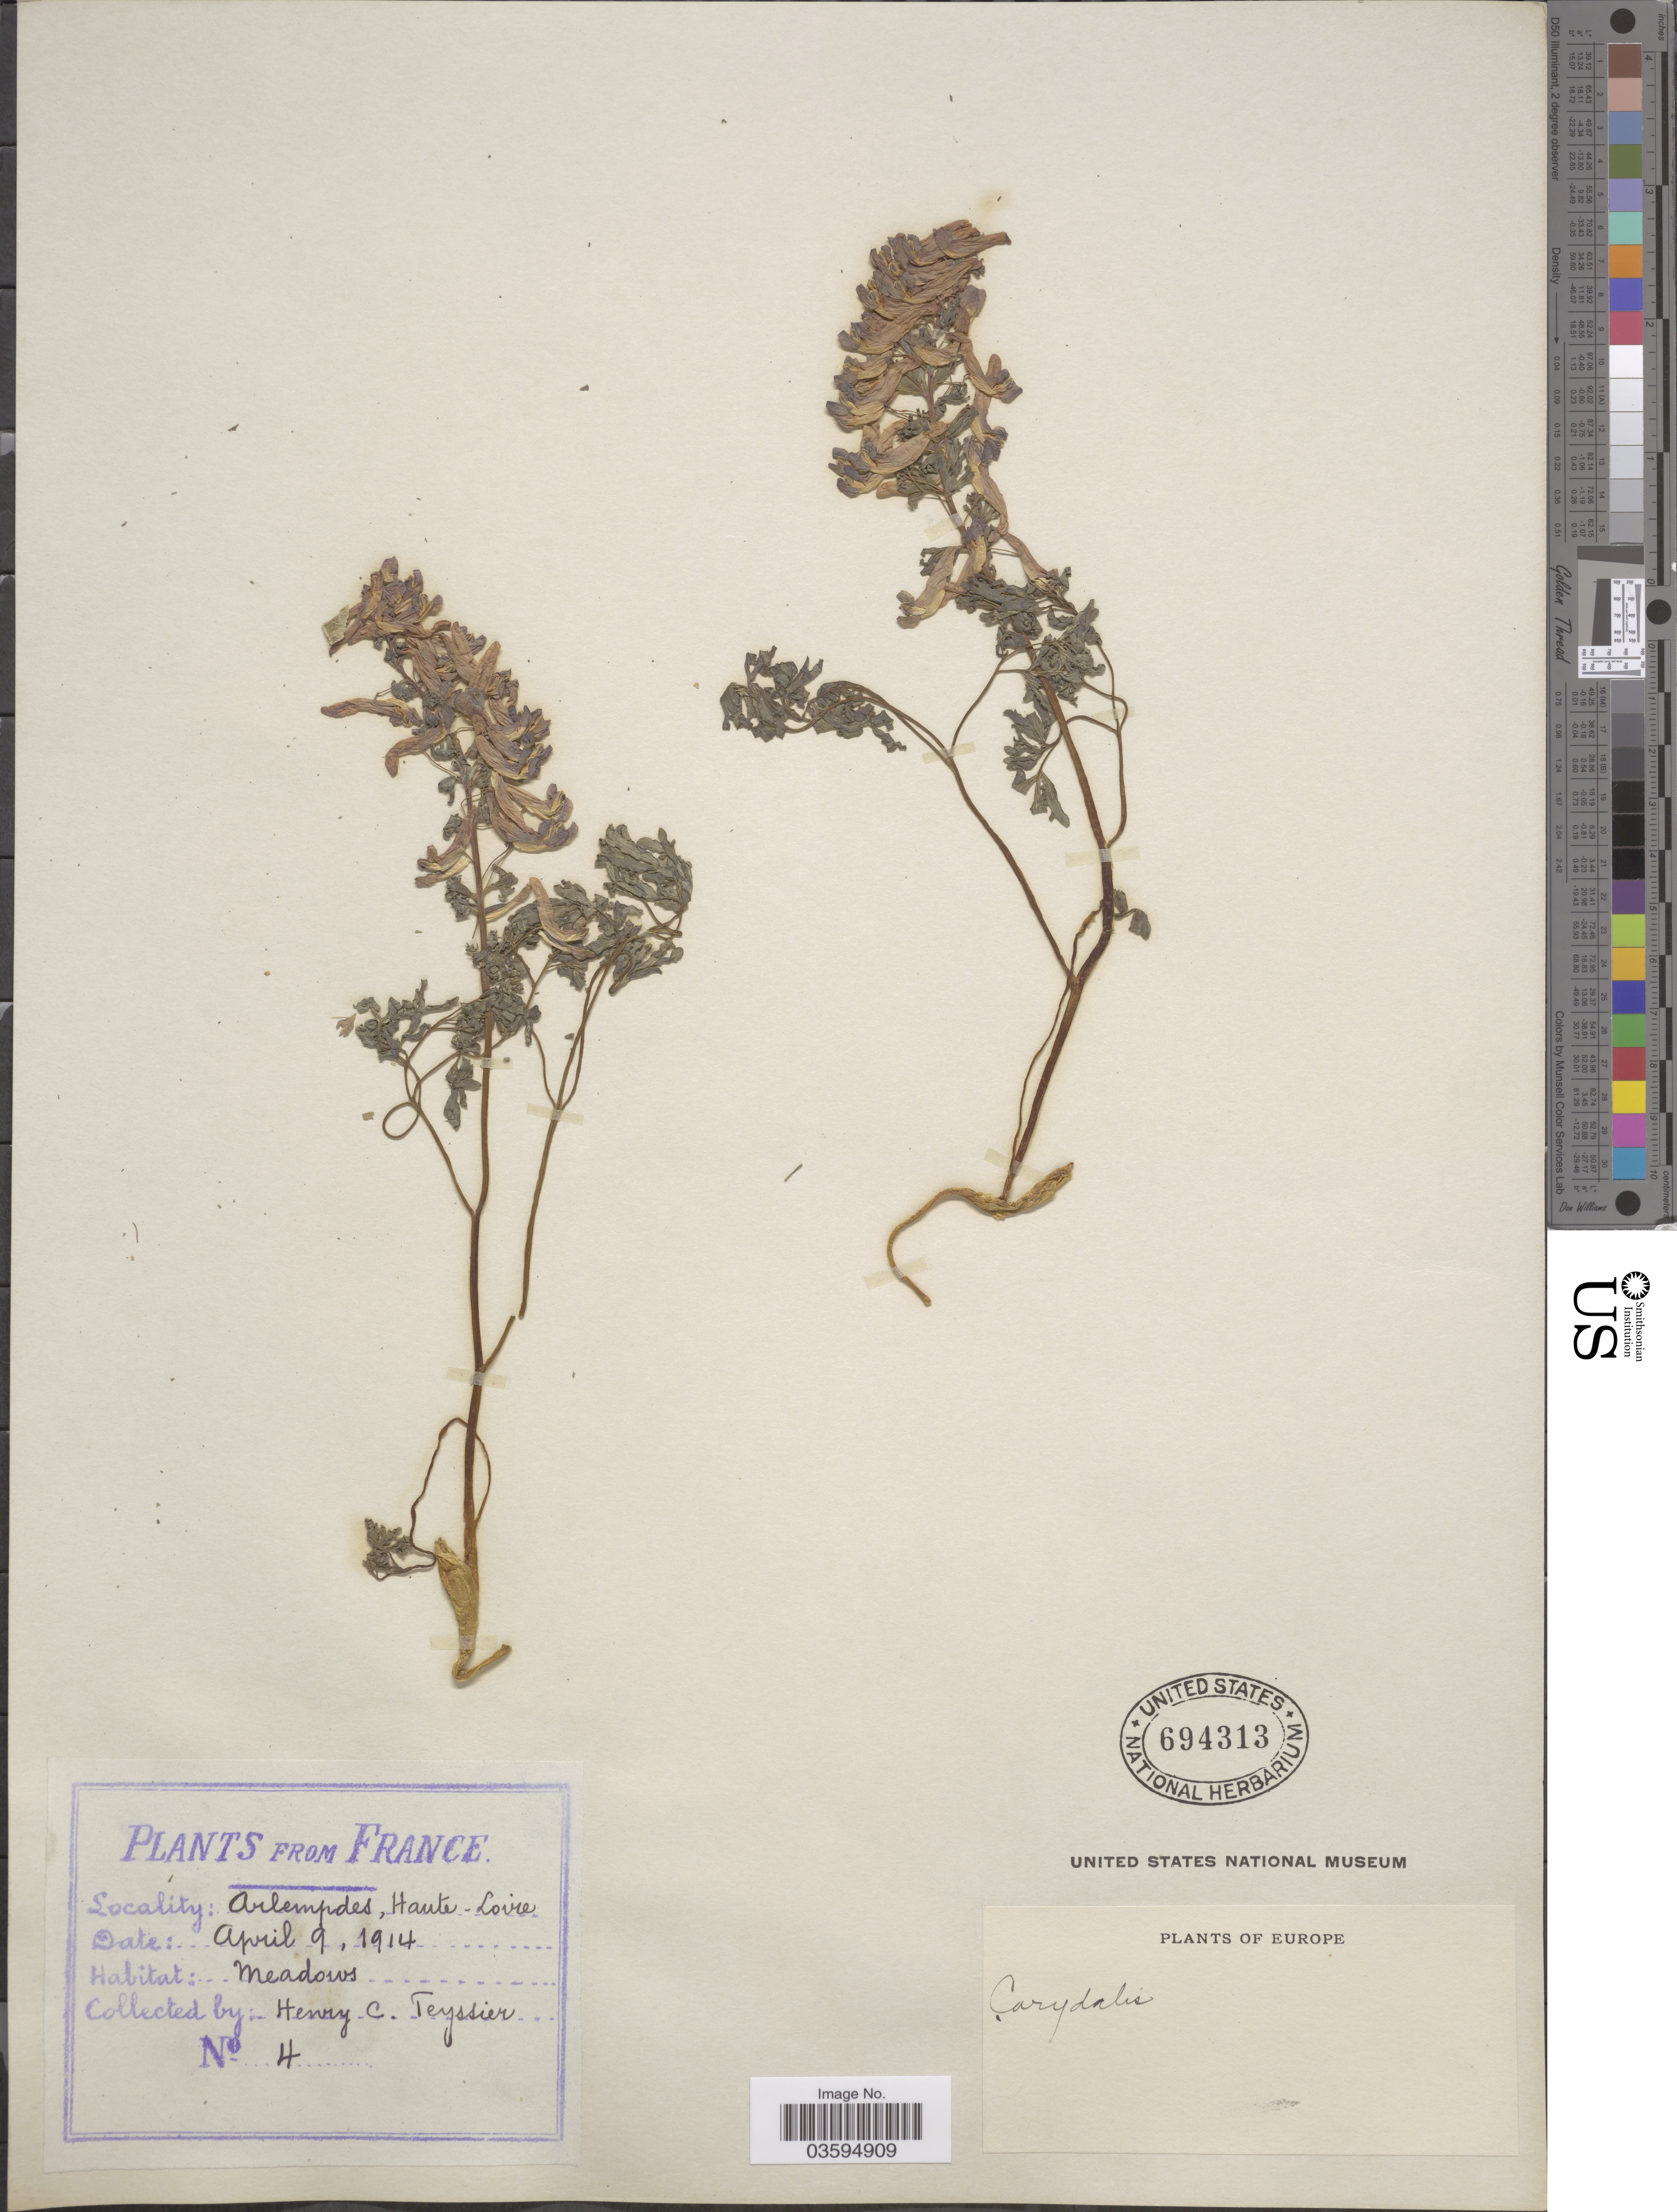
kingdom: Plantae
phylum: Tracheophyta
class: Magnoliopsida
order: Ranunculales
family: Papaveraceae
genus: Corydalis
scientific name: Corydalis sp.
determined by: Strong, Mark T., (BOT), Smithsonian Institution - National Museum of Natural History (UNITED STATES)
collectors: H. Teyssier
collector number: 4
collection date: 1914-04-09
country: France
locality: Arlempdes, Haute - Loire.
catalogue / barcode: US 694313